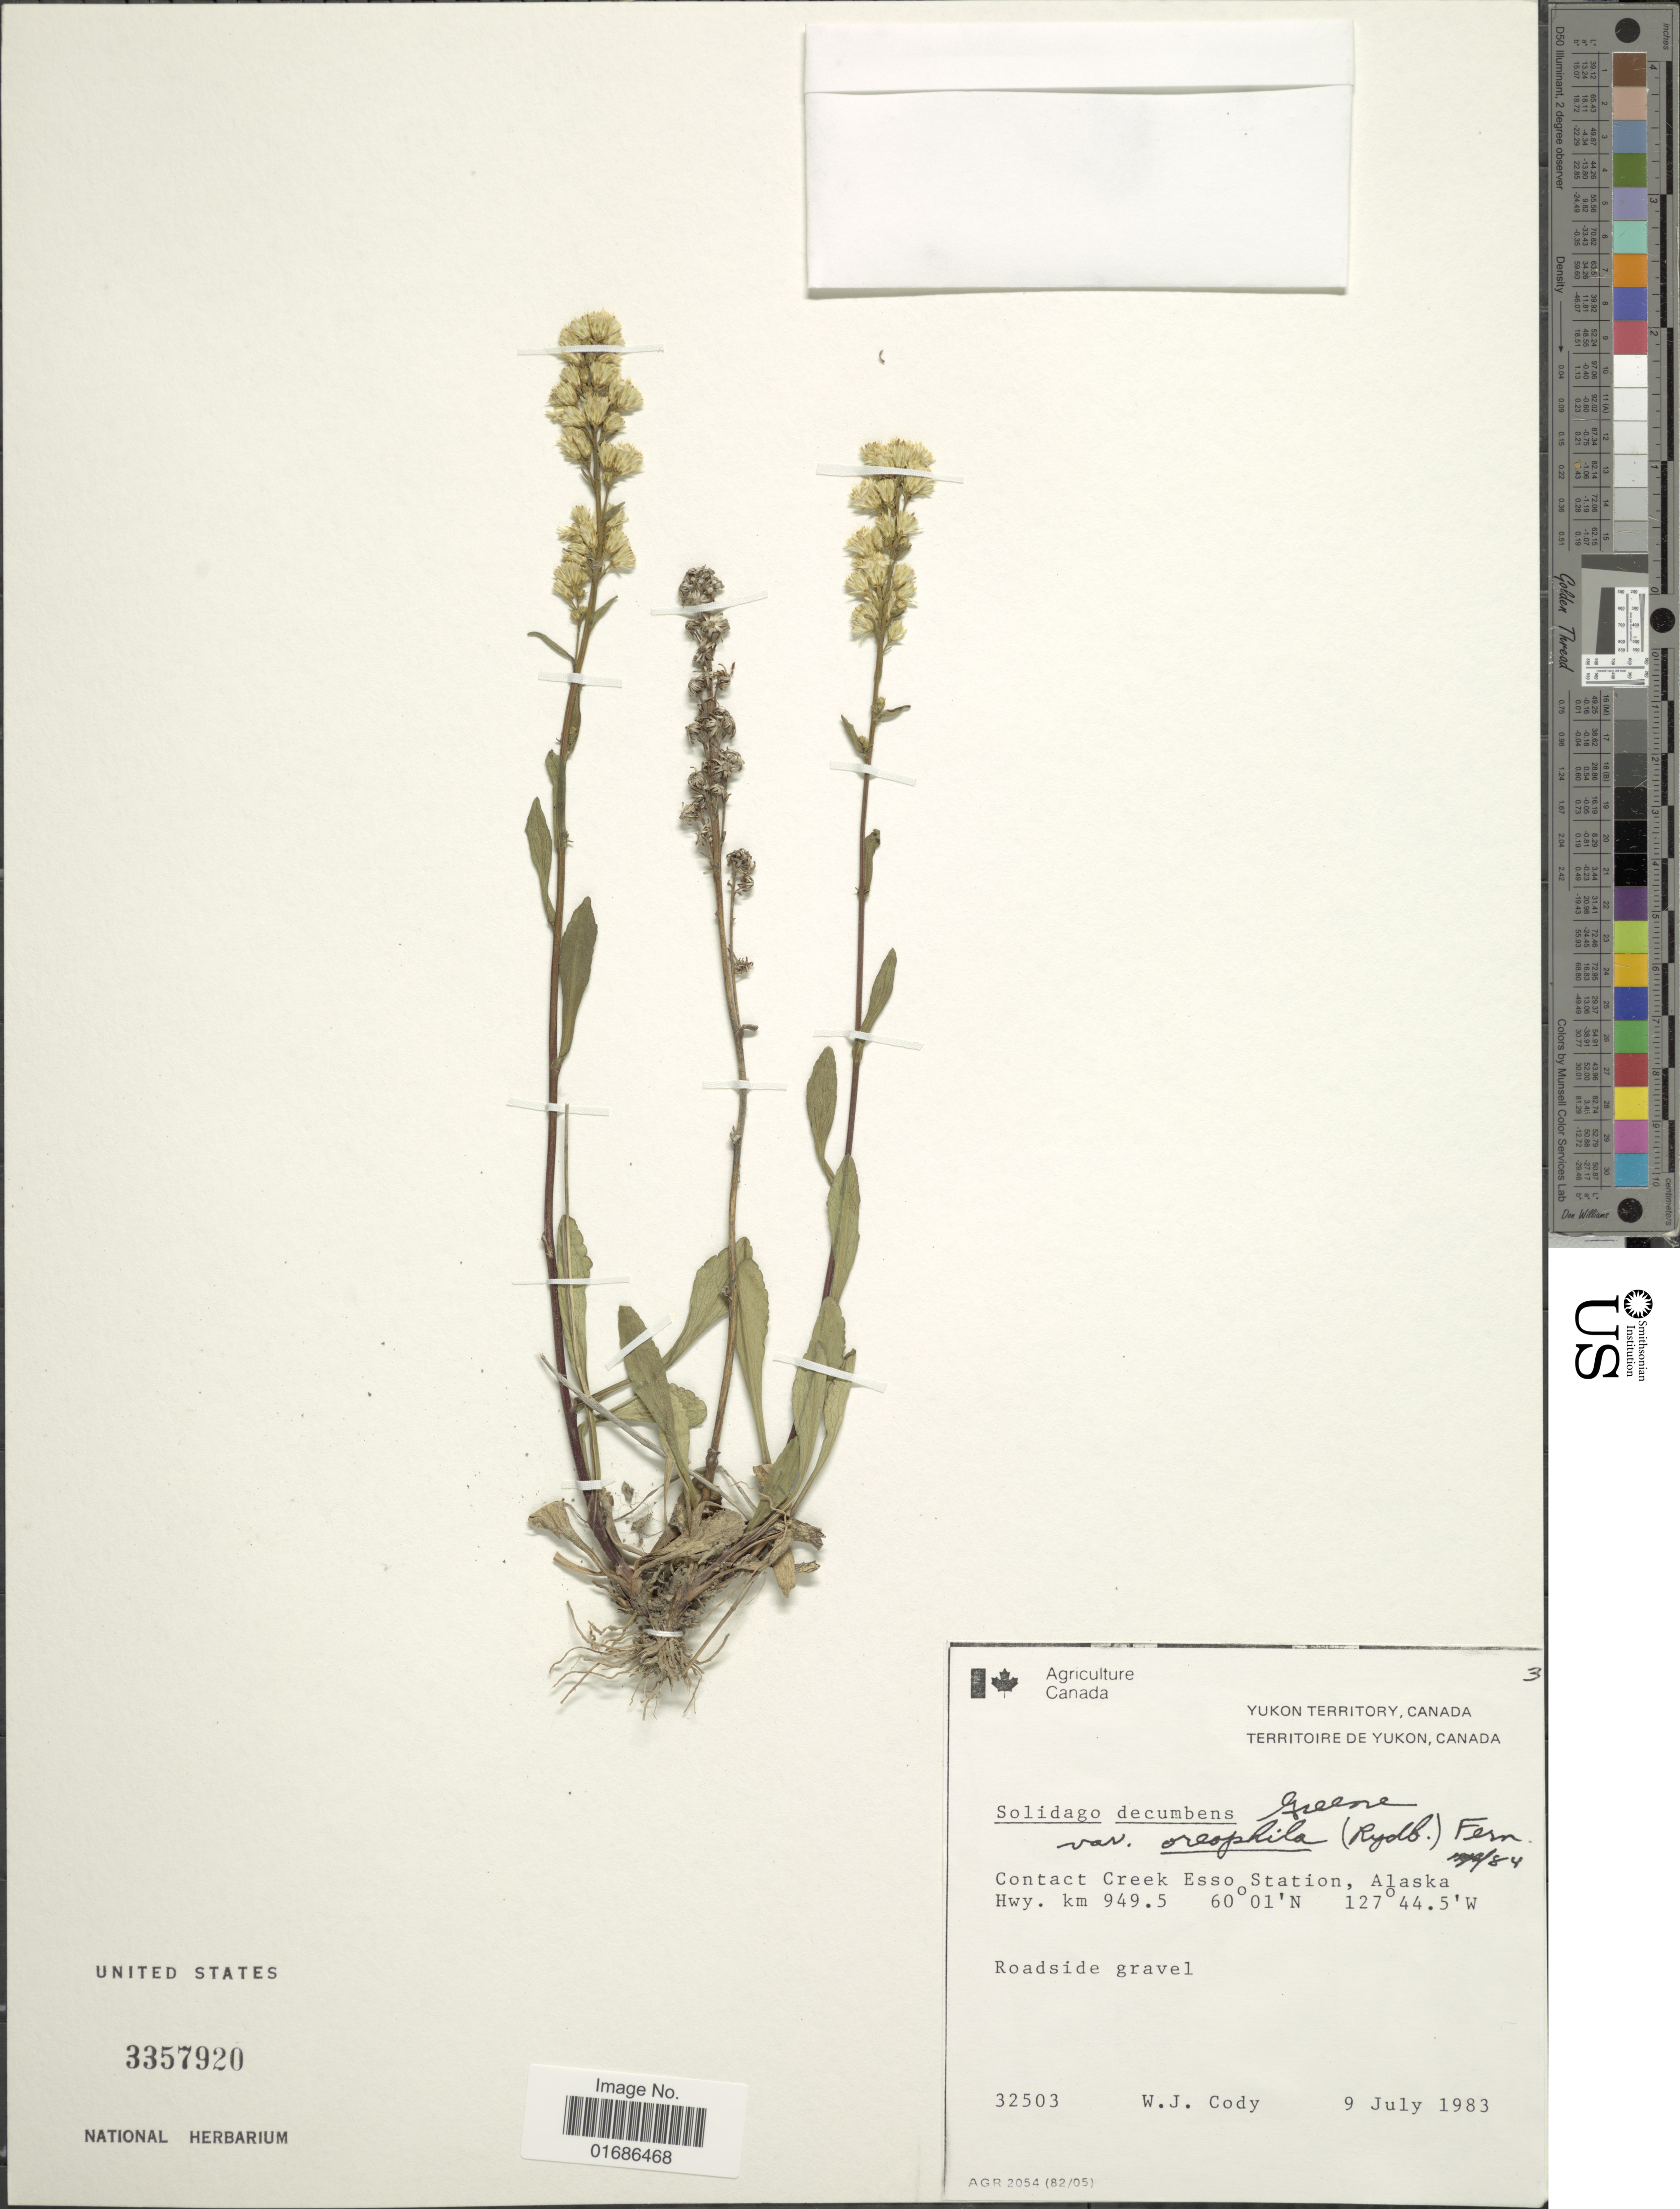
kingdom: Plantae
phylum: Tracheophyta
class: Magnoliopsida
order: Asterales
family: Asteraceae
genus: Solidago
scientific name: Solidago decumbens var. oreophila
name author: (Rydb.) Fernald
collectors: W. Cody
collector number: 32503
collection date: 1983-07-09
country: Canada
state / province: Yukon Territory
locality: Contact Creek Esso Station, Alaka Hwy, km 949.5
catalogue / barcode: US 3357920